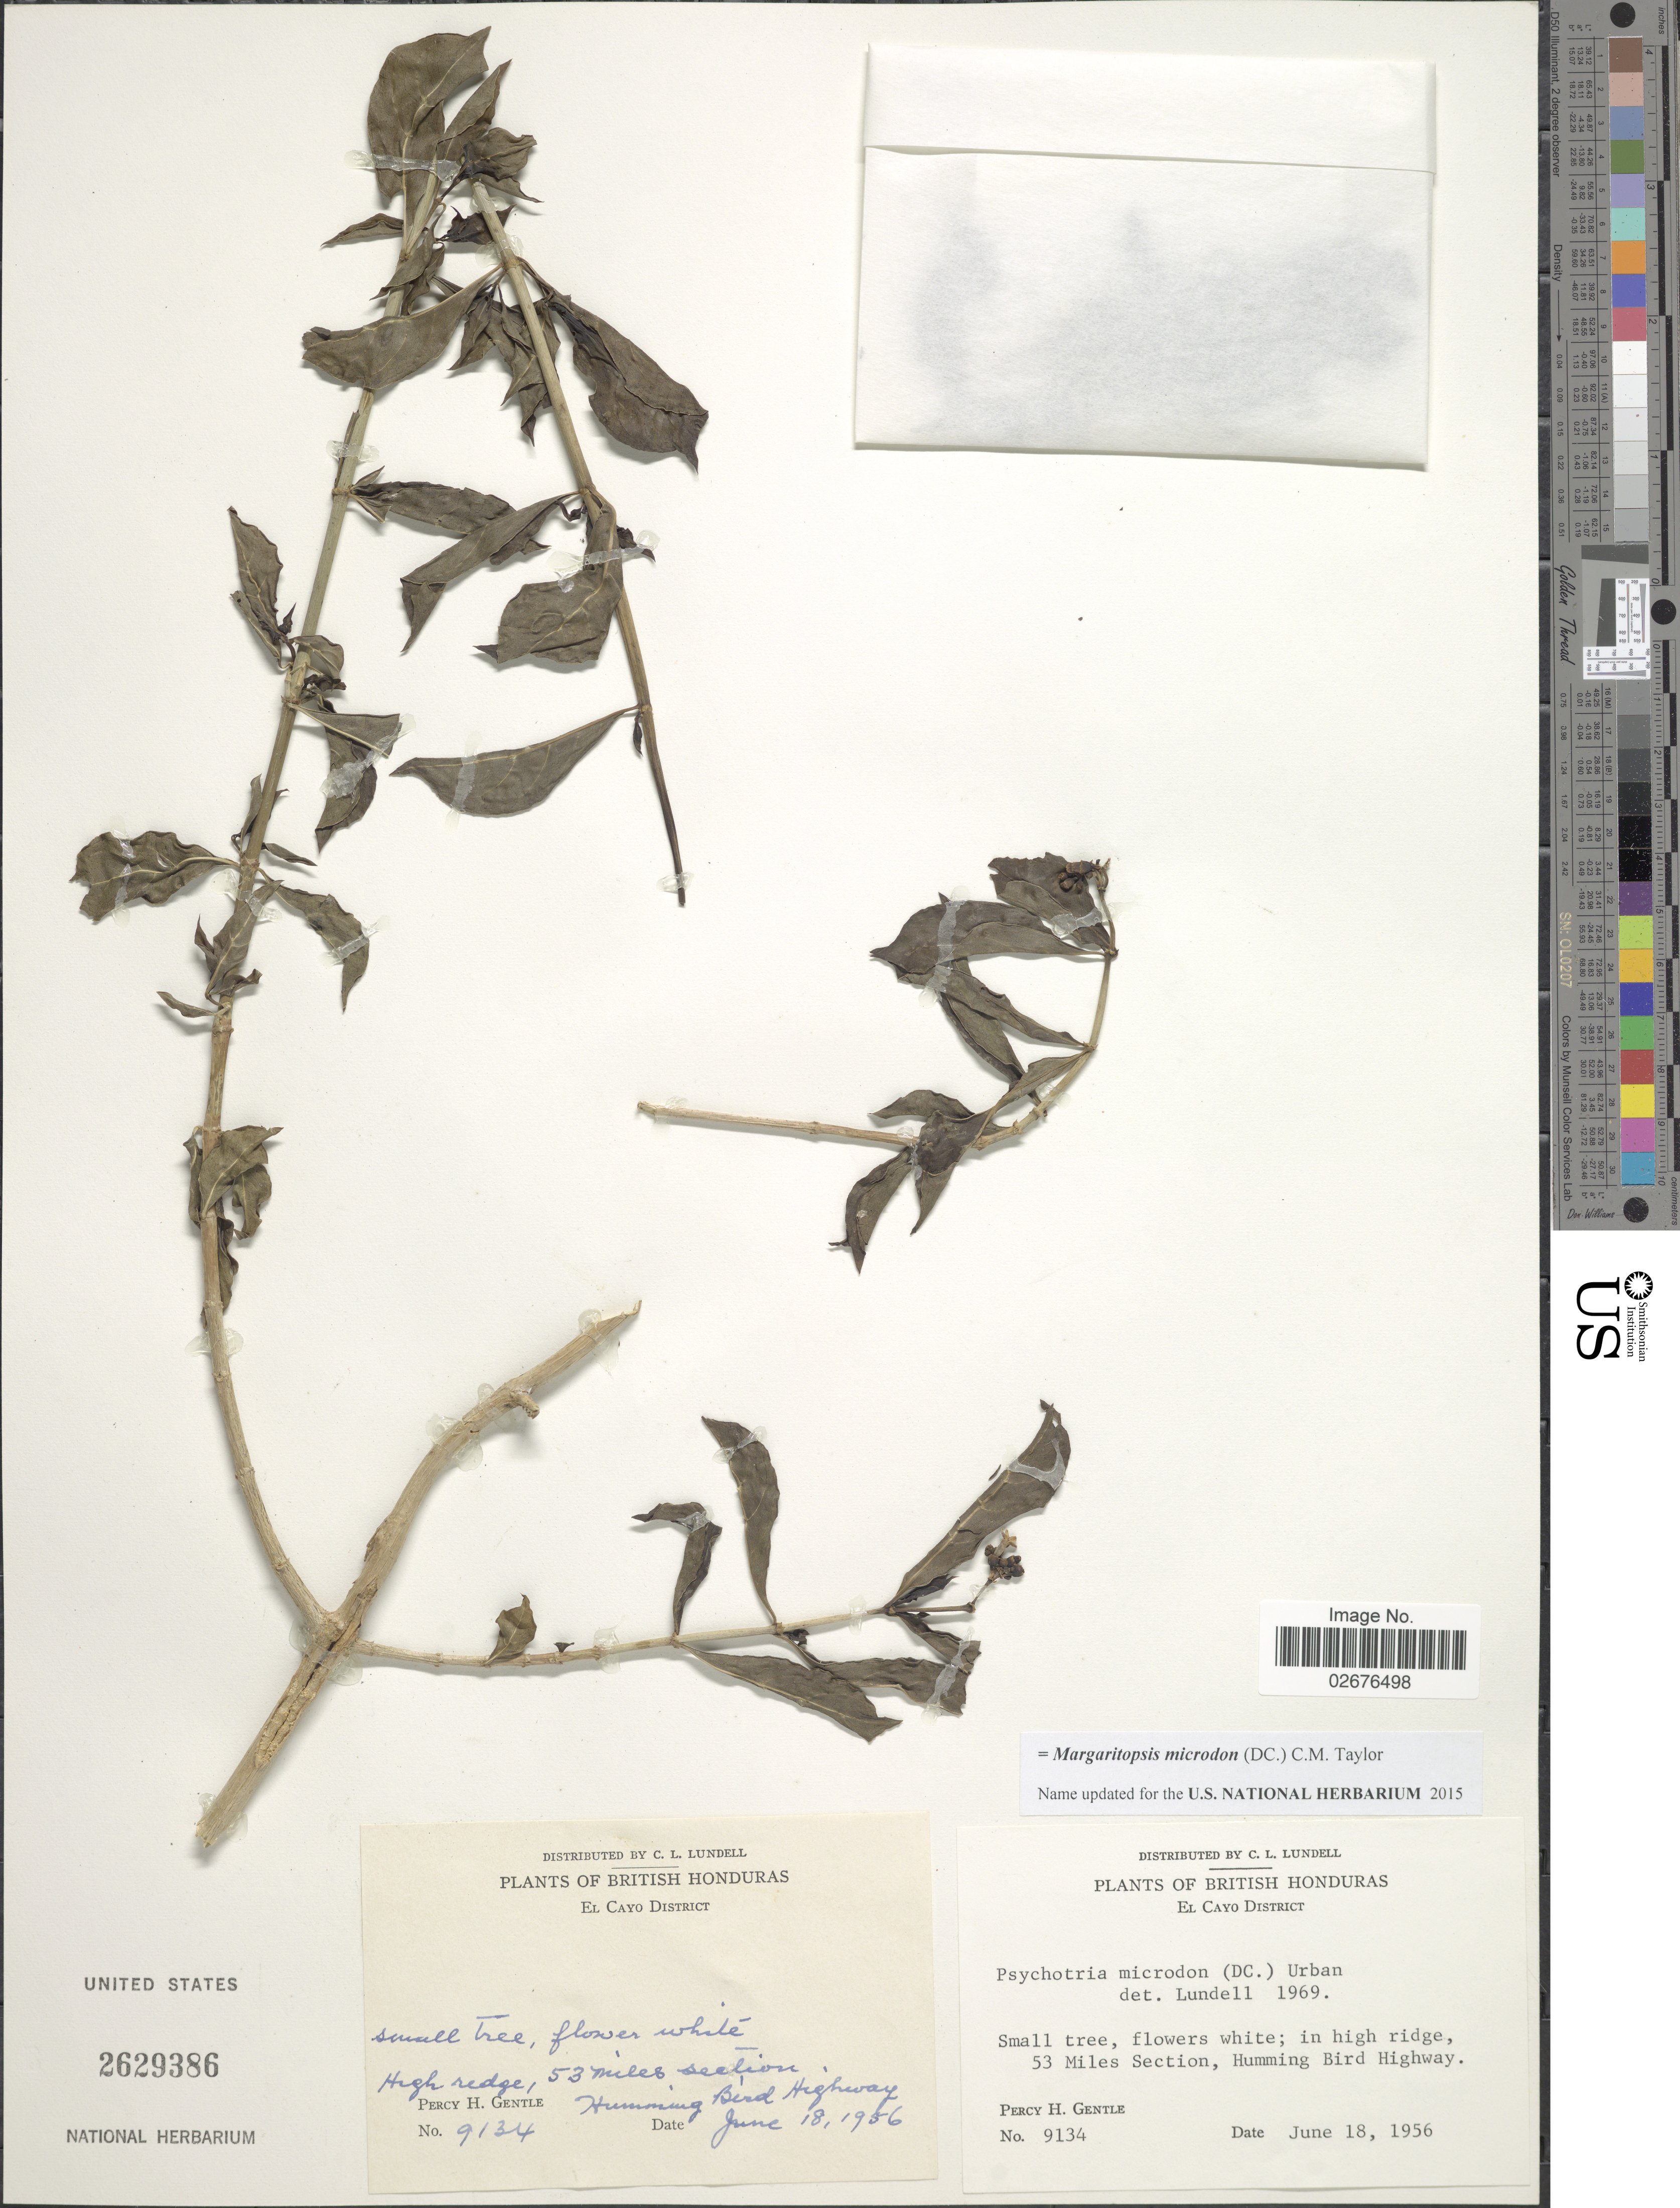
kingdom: Plantae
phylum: Tracheophyta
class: Magnoliopsida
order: Gentianales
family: Rubiaceae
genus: Margaritopsis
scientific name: Margaritopsis microdon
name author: (DC.) C.M. Taylor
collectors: P. H. Gentle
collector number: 9134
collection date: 1956-06-18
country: Belize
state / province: Cayo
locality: British Honduras, El Cayo District, in high ridge, 53 Miles Section, Humming Bird Highway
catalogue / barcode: US 2629386